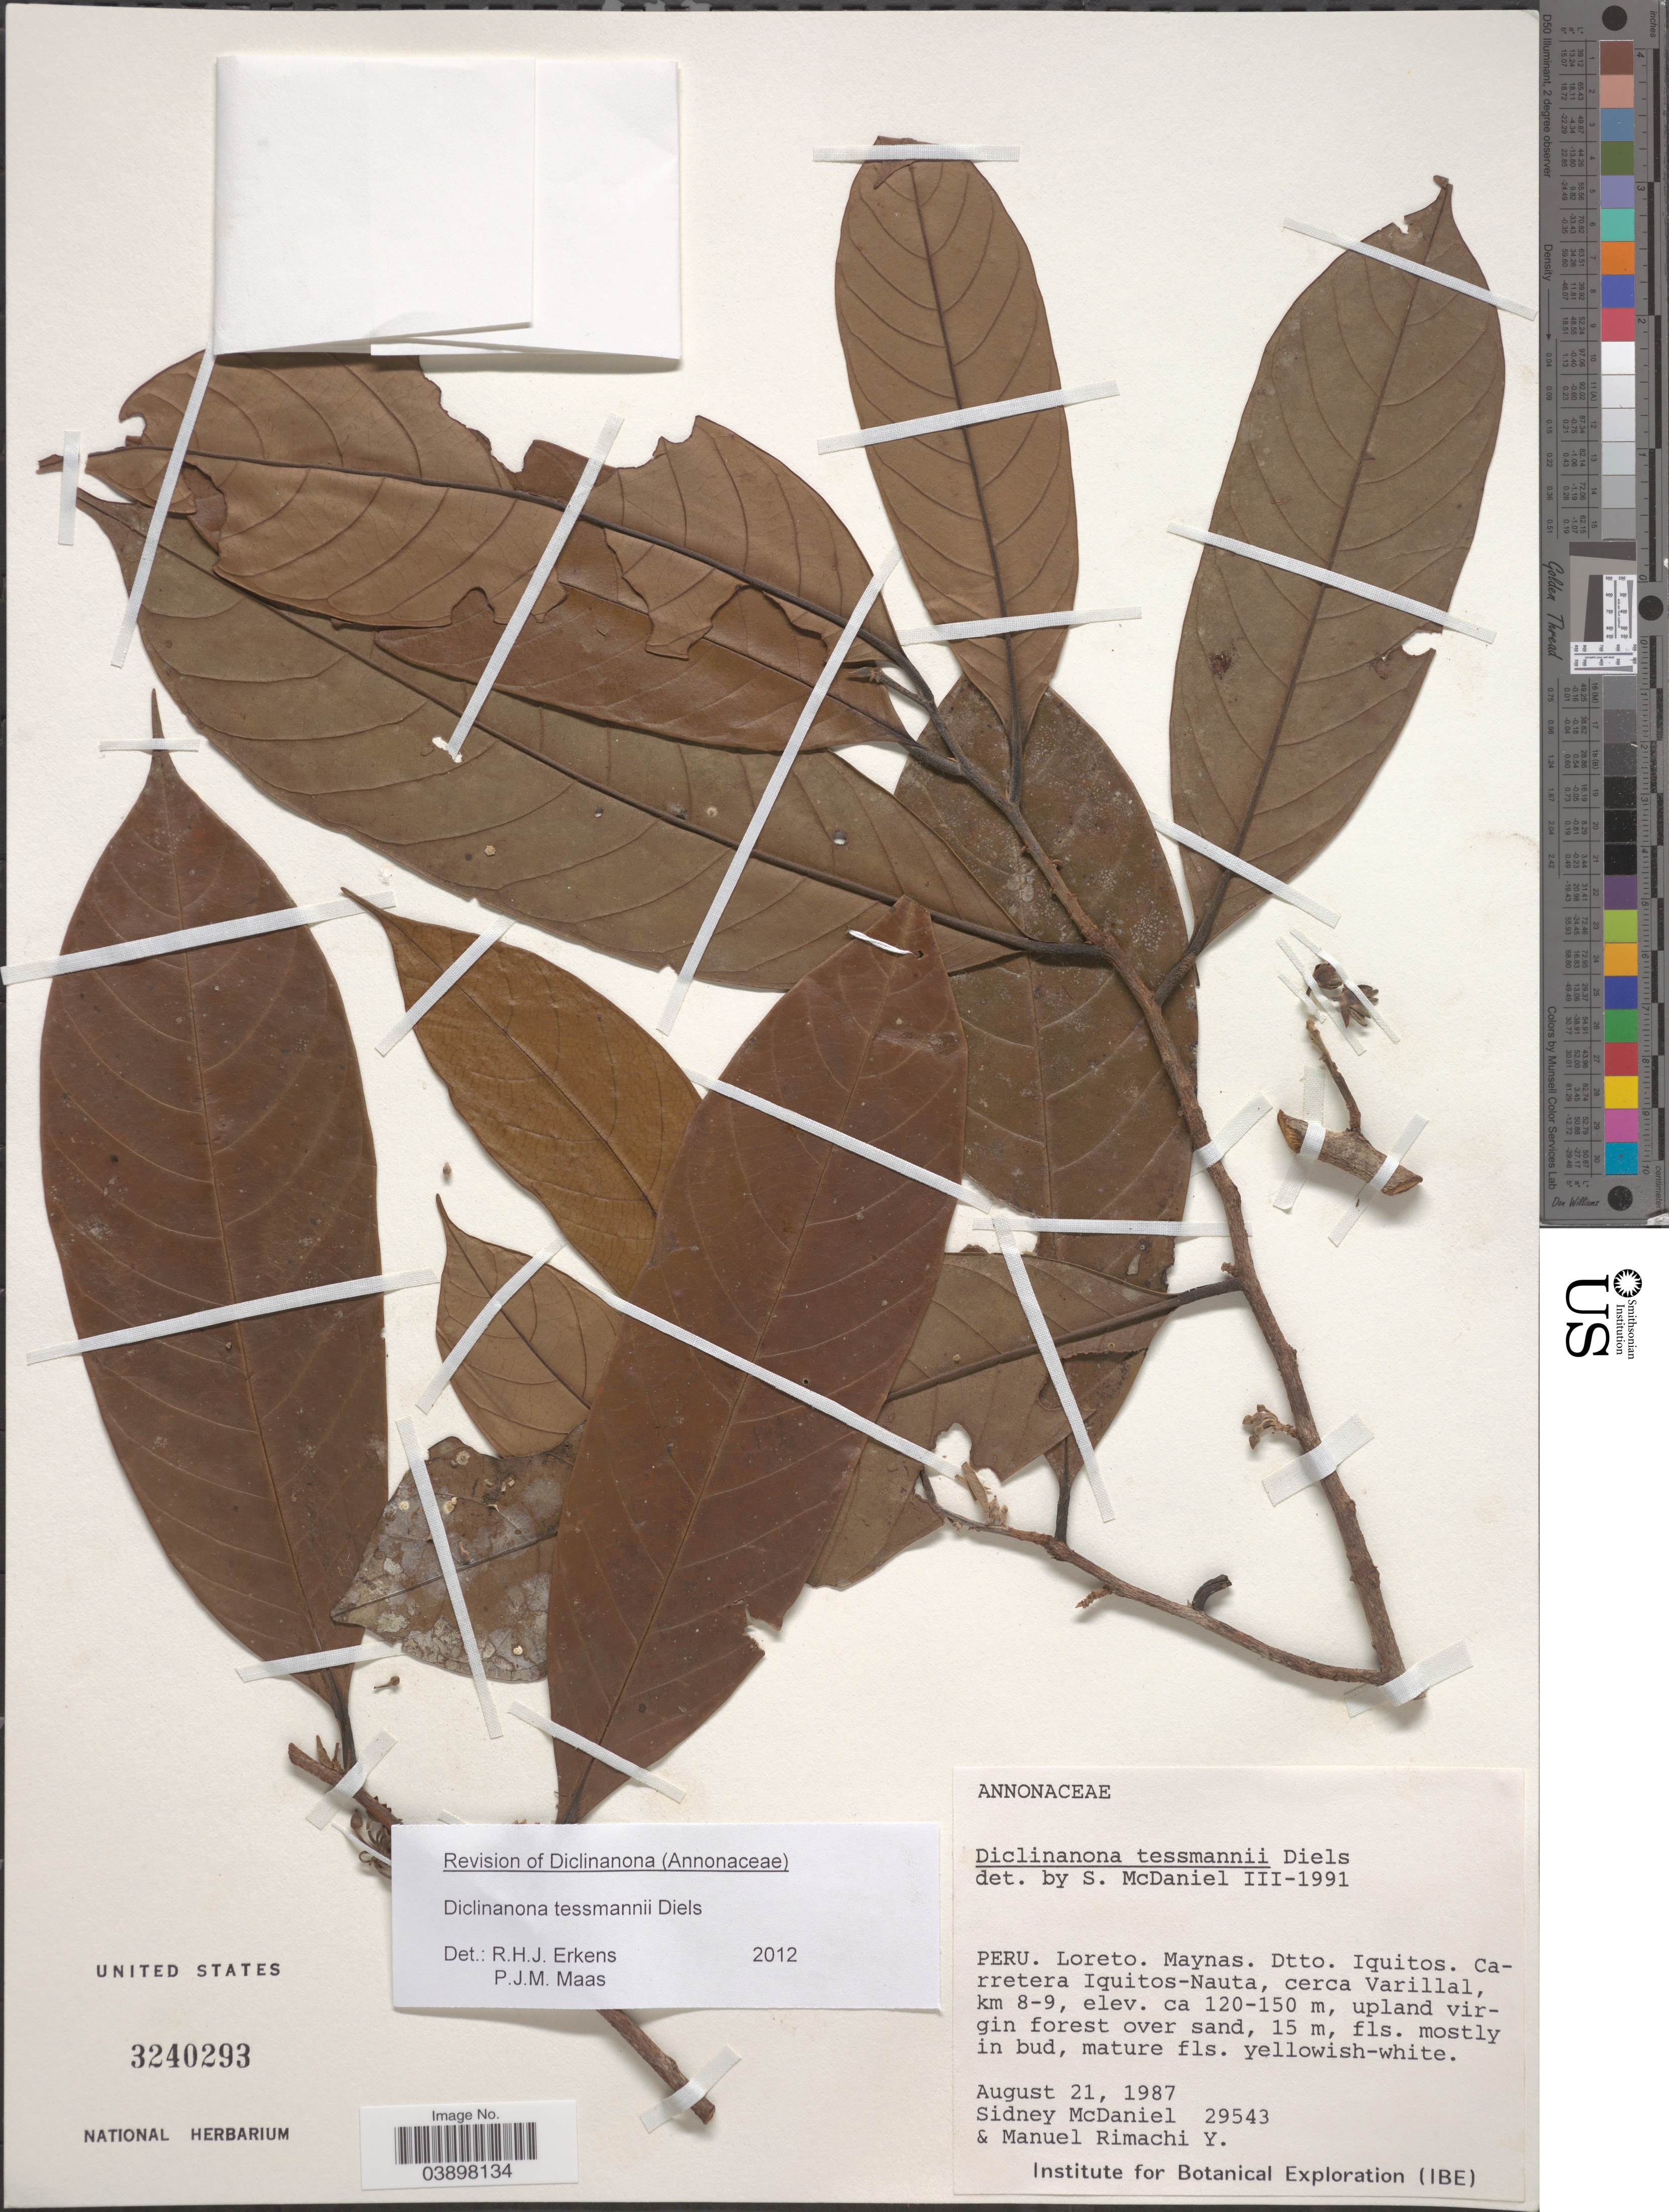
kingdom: Plantae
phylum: Tracheophyta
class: Magnoliopsida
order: Magnoliales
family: Annonaceae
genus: Diclinanona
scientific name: Diclinanona tessmannii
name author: Diels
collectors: S. McDaniel & M. Rimachi Y.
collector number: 29543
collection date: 1987-08-21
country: Peru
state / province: Loreto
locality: Maynas. Dtto. Iquitos. Carretera de Iquitos-Nauta, cerca Varillal, km 8-9.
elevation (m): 120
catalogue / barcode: US 3240293